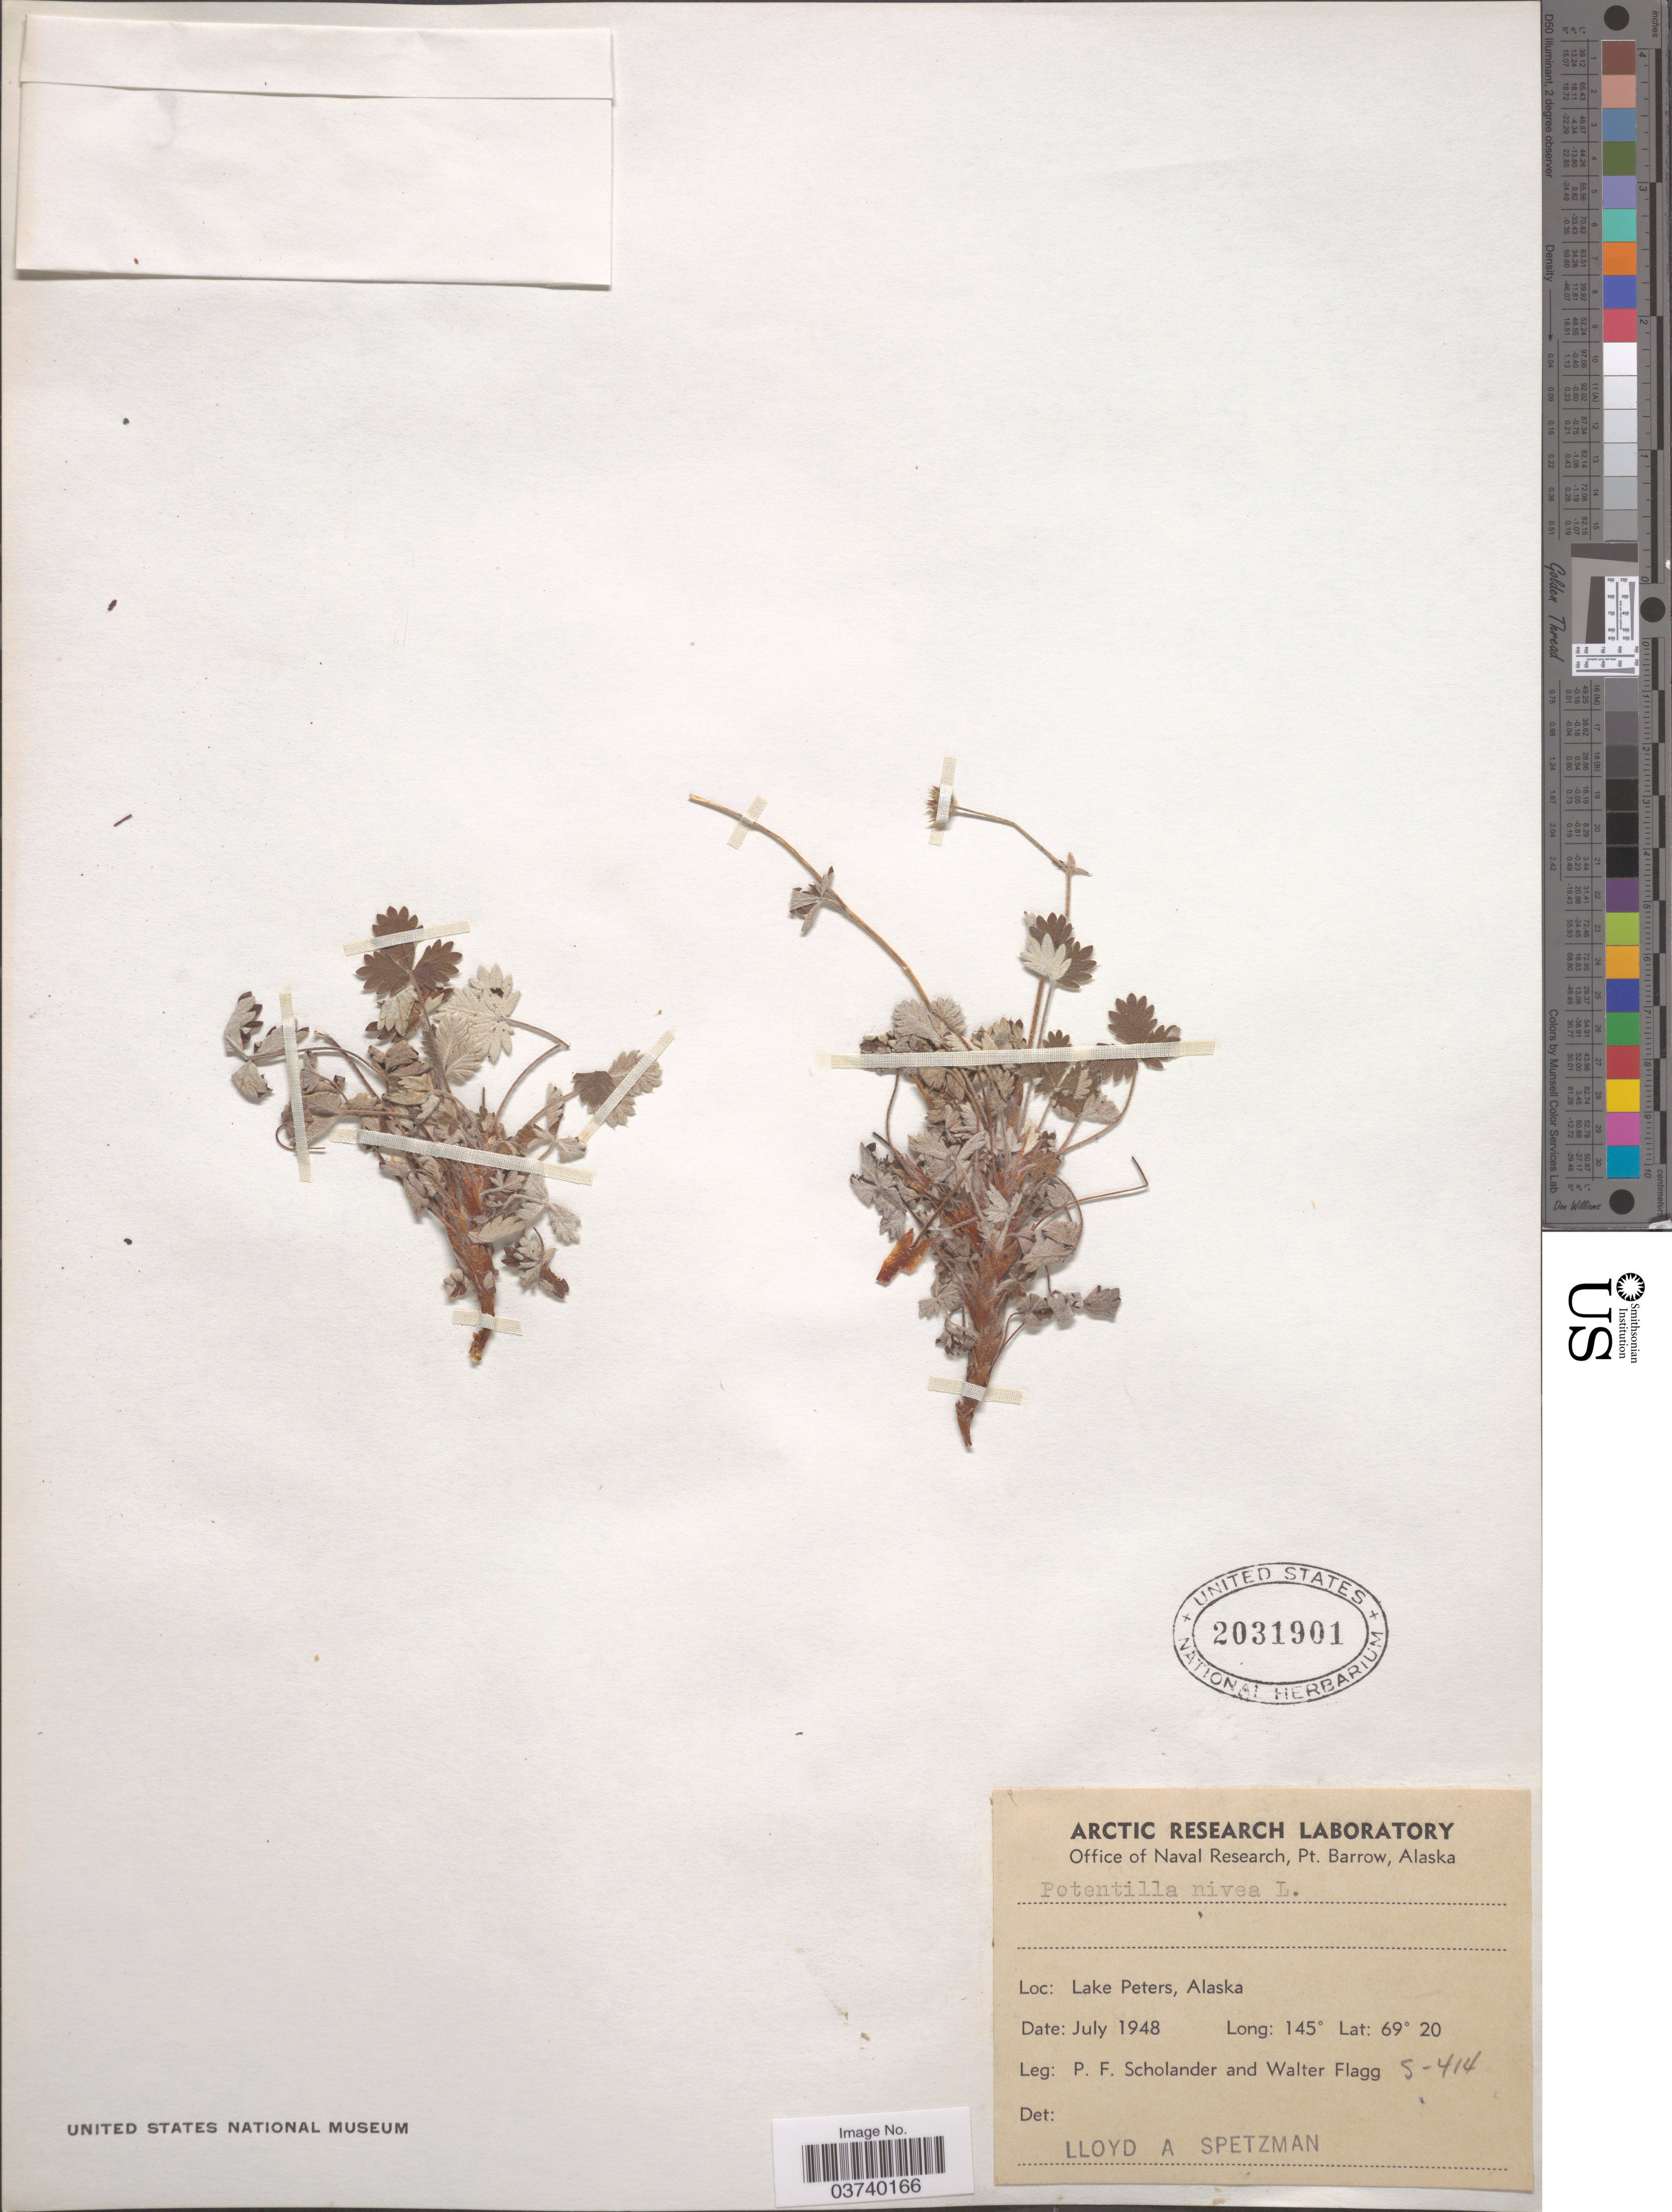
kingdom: Plantae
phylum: Tracheophyta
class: Magnoliopsida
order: Rosales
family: Rosaceae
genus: Potentilla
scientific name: Potentilla nivea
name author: L.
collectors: P. Scholander & W. Flagg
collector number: S-414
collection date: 1948-07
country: United States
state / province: Alaska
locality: Lake Peters.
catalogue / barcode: US 2031901